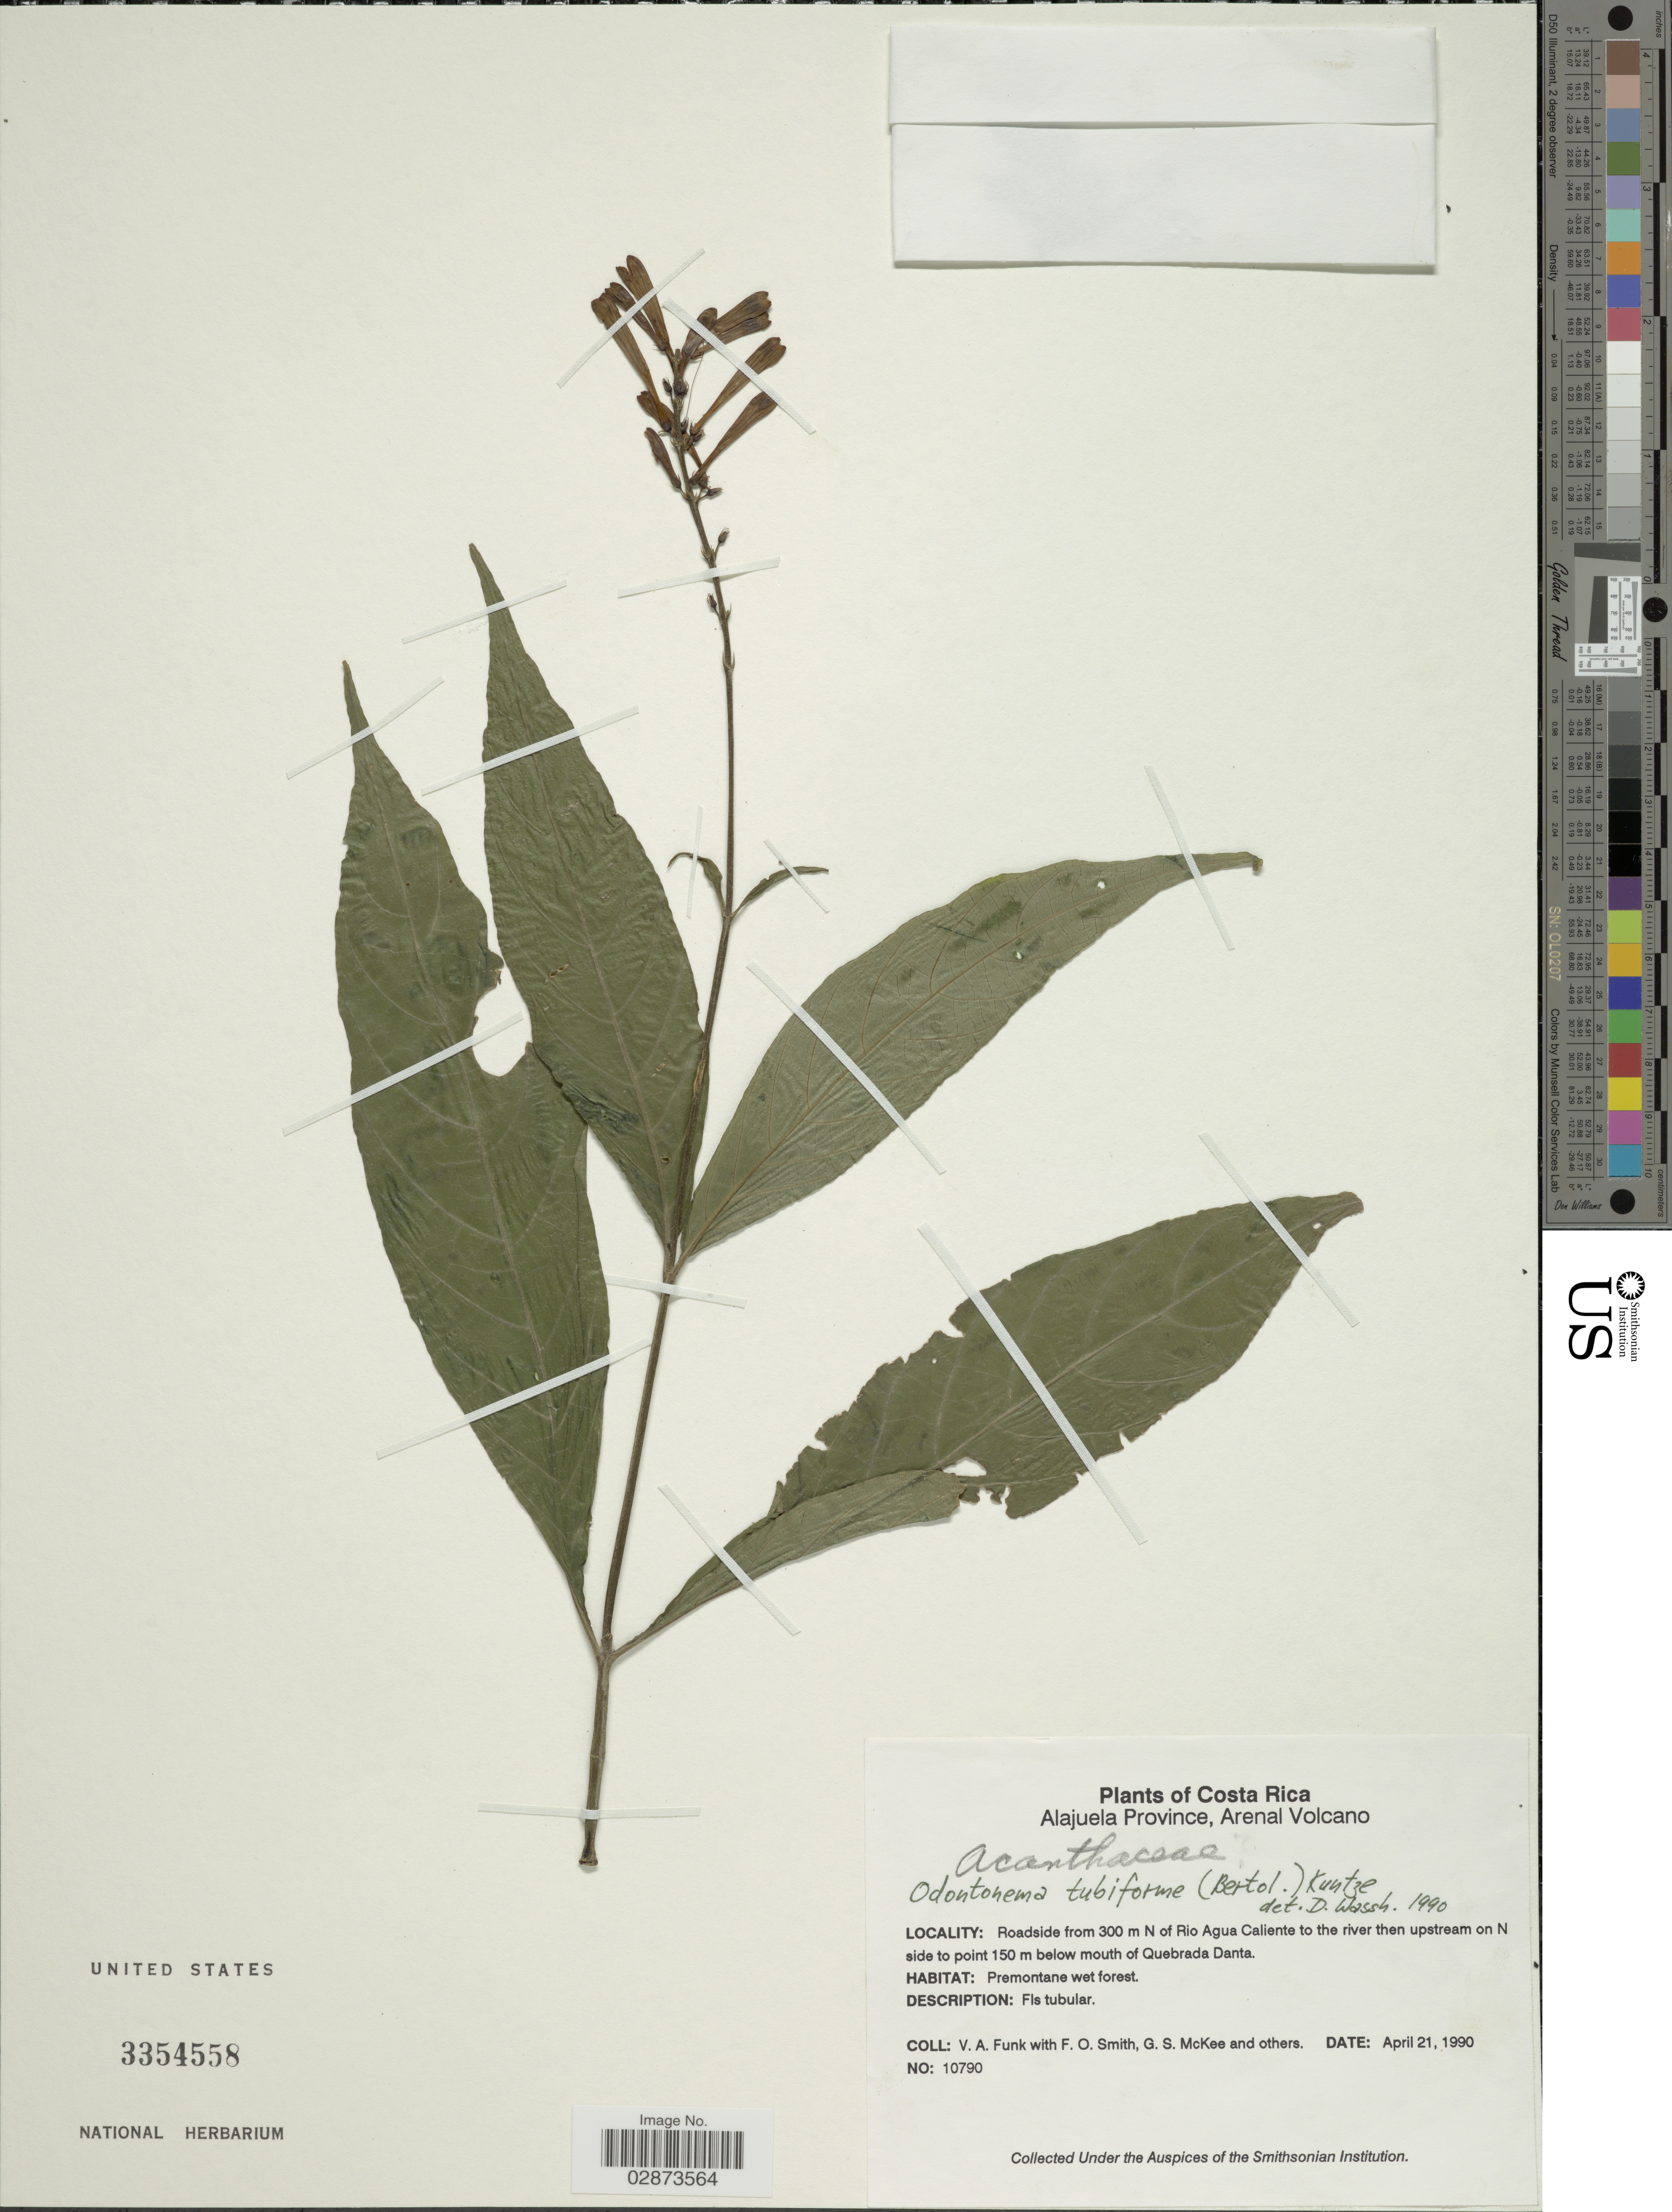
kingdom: Plantae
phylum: Tracheophyta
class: Magnoliopsida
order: Lamiales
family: Acanthaceae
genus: Odontonema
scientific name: Odontonema tubaeforme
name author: (Bertol.) Kuntze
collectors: V. Funk, F. Smith, G. S. McKee & et al.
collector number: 10790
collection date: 1990-04-21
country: Costa Rica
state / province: Alajuela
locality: Alajuela Province, Arenal Volcano. Roadside from 300 m N of Rio Agua Caliente to the river then upstream on N side to point 150 m below mouth of Quebrada Danta.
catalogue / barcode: US 3354558